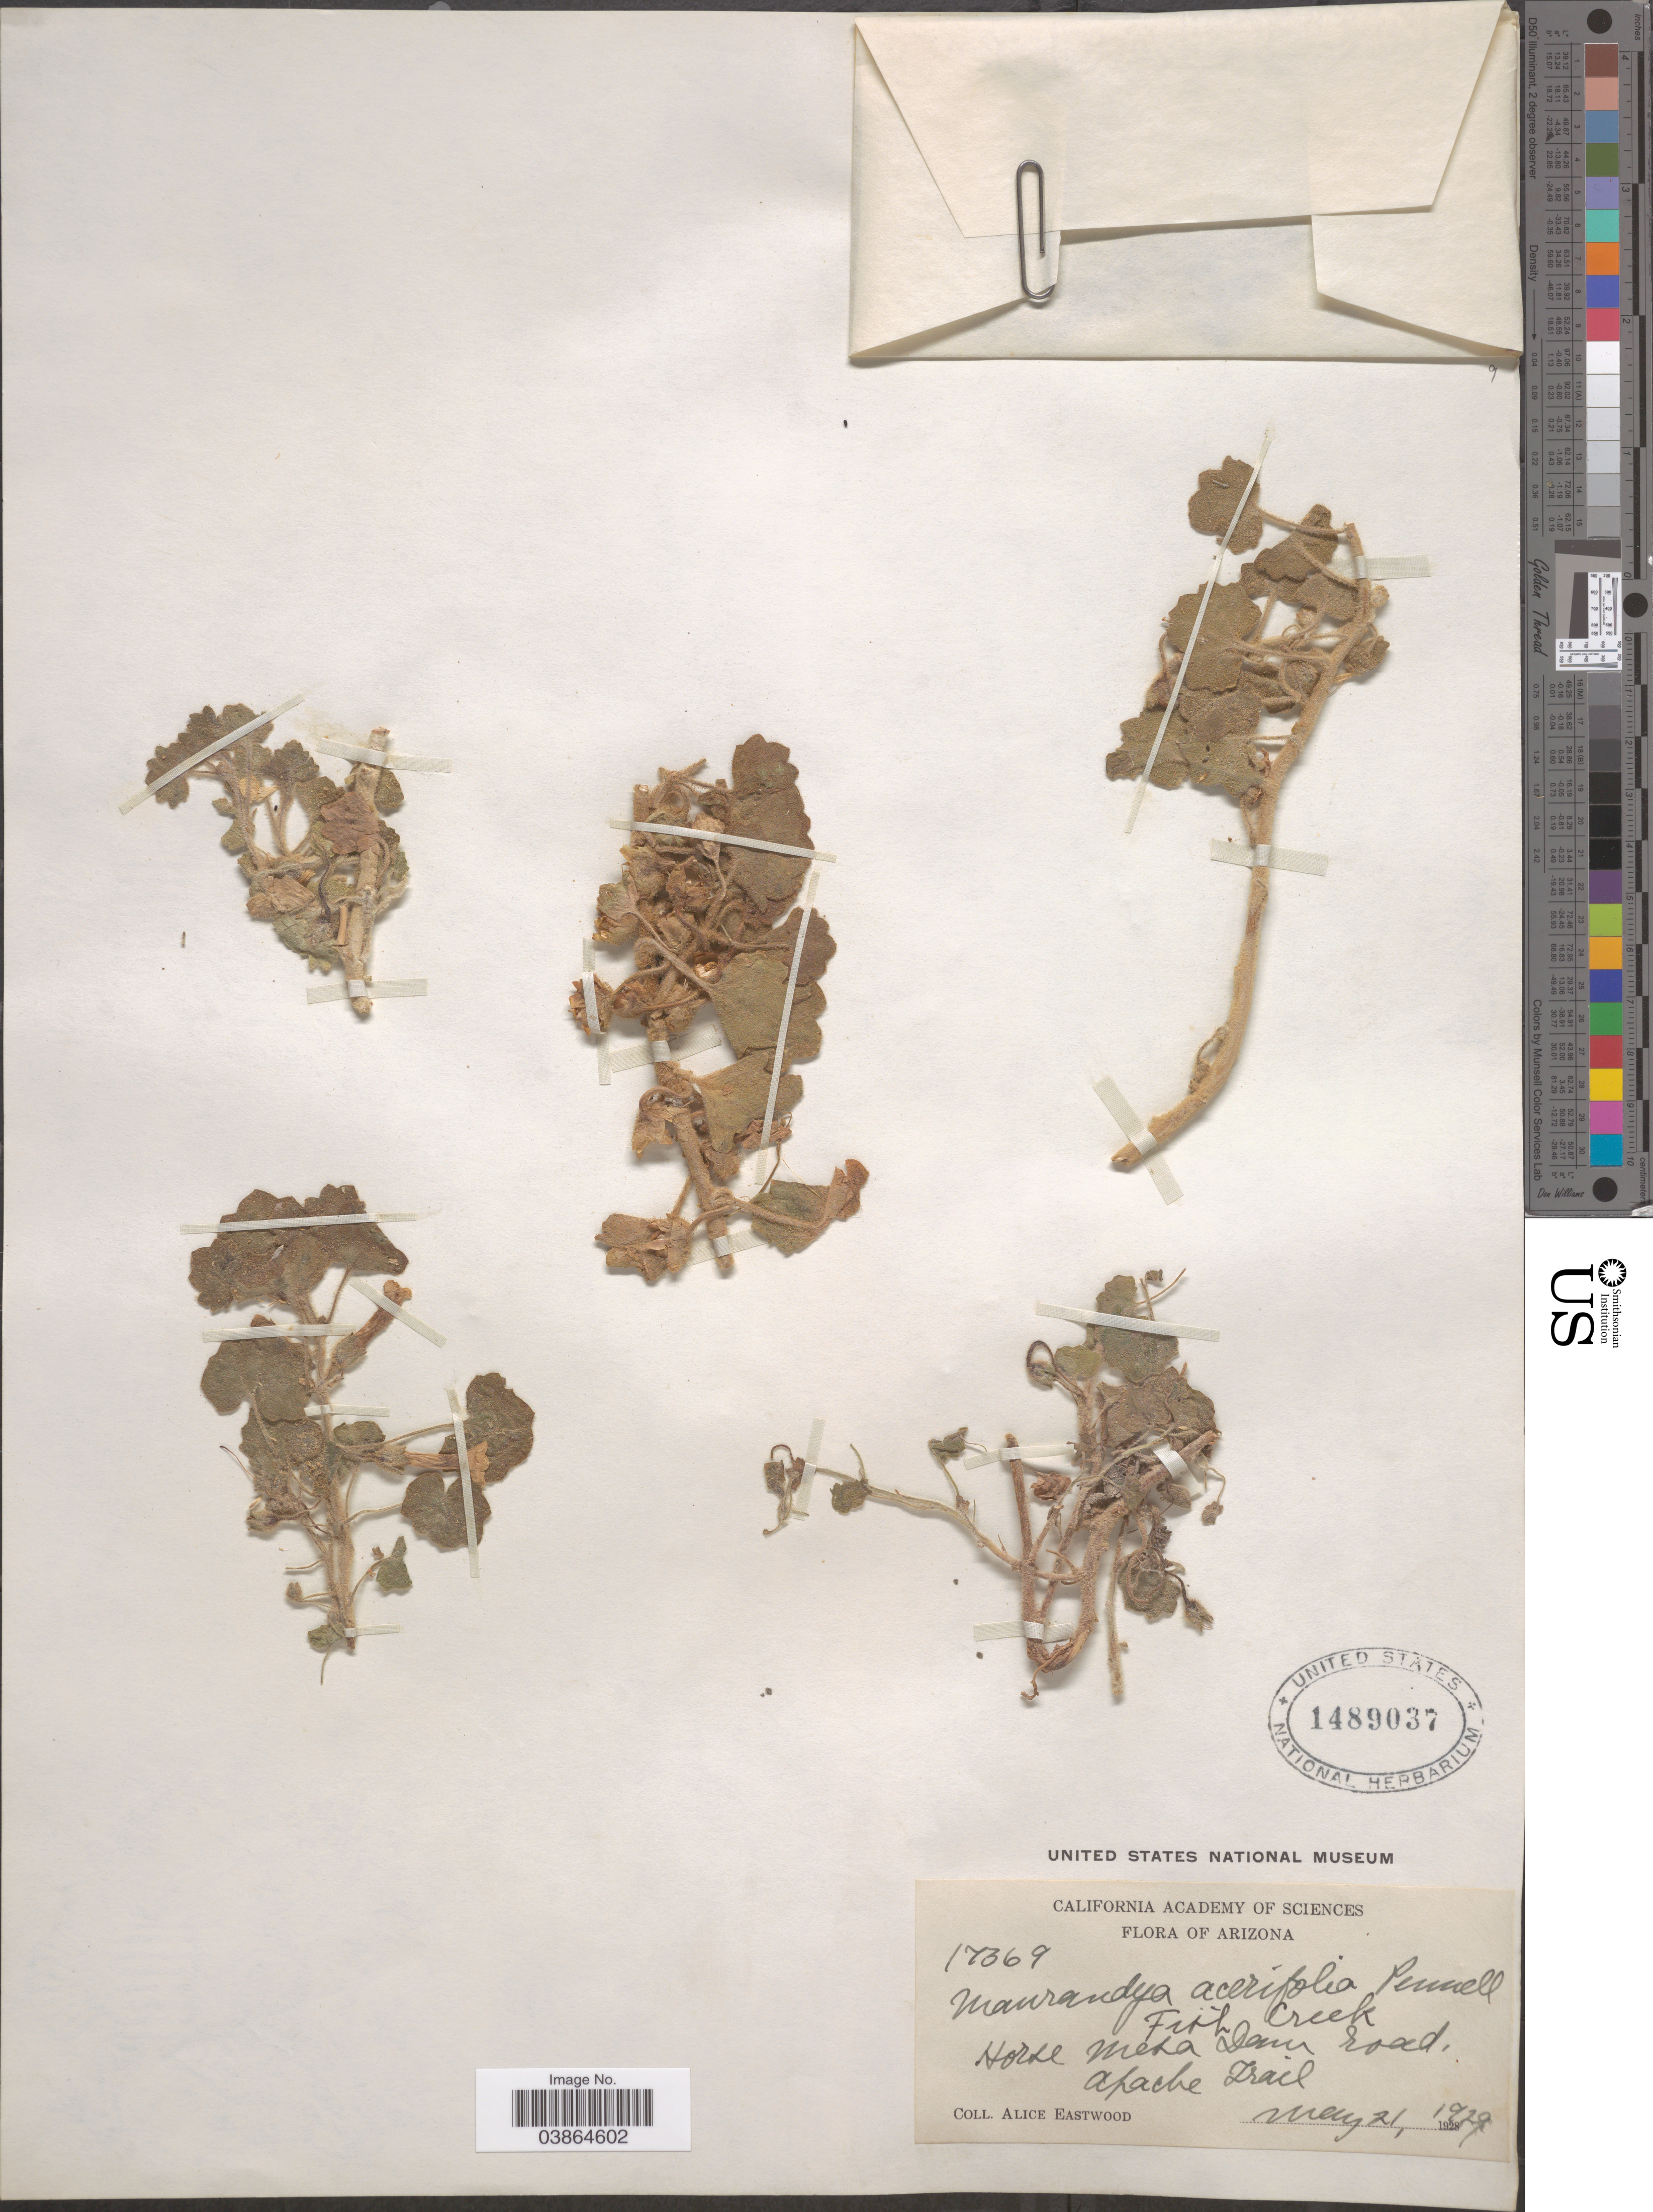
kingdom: Plantae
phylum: Tracheophyta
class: Magnoliopsida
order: Lamiales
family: Plantaginaceae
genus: Maurandya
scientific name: Maurandya acerifolia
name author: Pennell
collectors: A. Eastwood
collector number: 17369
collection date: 1929-05-21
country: United States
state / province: Arizona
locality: Fiah Creek. Horse Mesa Dam road. Apache Trail.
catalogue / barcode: US 1489037